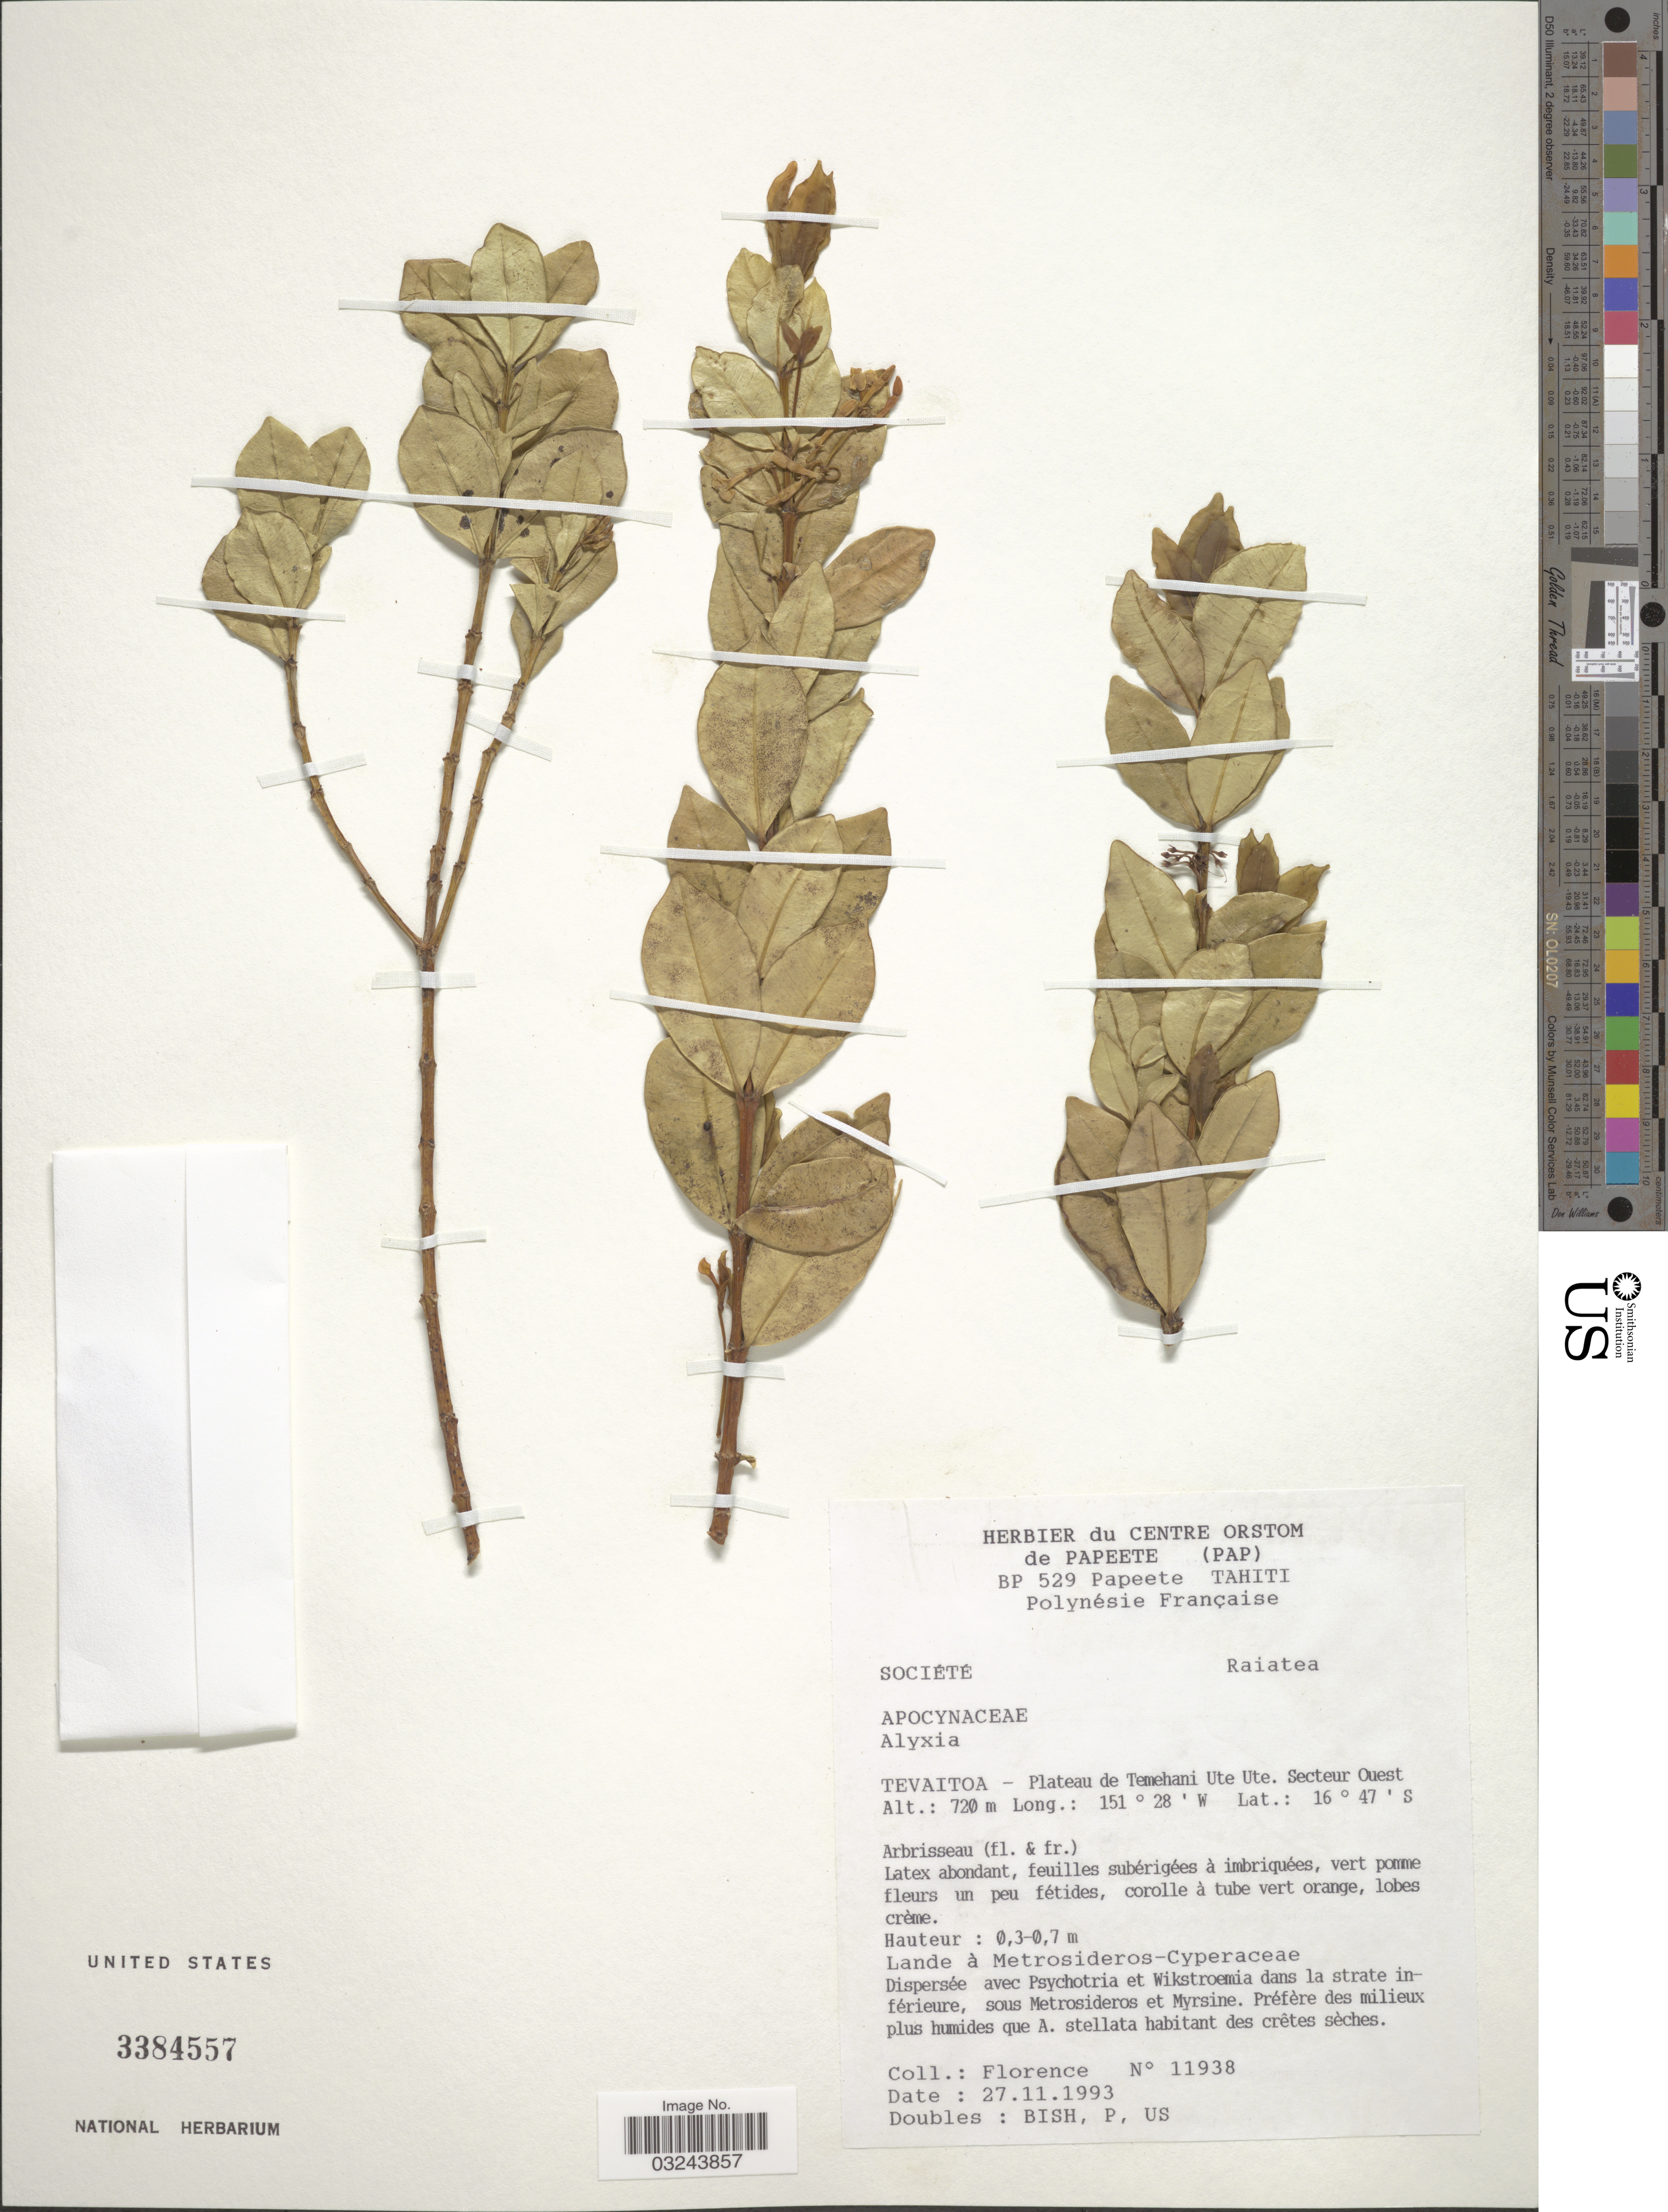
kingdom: Plantae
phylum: Tracheophyta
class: Magnoliopsida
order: Gentianales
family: Apocynaceae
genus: Alyxia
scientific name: Alyxia scandens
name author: (J.R. Forst. & G. Forst.) Roem. & Schult.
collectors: -. Florence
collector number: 11938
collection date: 1993-11-27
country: French Polynesia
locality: Polynésie Française. Société. Raiatea. Tevaitoa - Plateau de Temehani Ute Ute. Secteur Ouest.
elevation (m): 720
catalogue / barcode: US 3384557